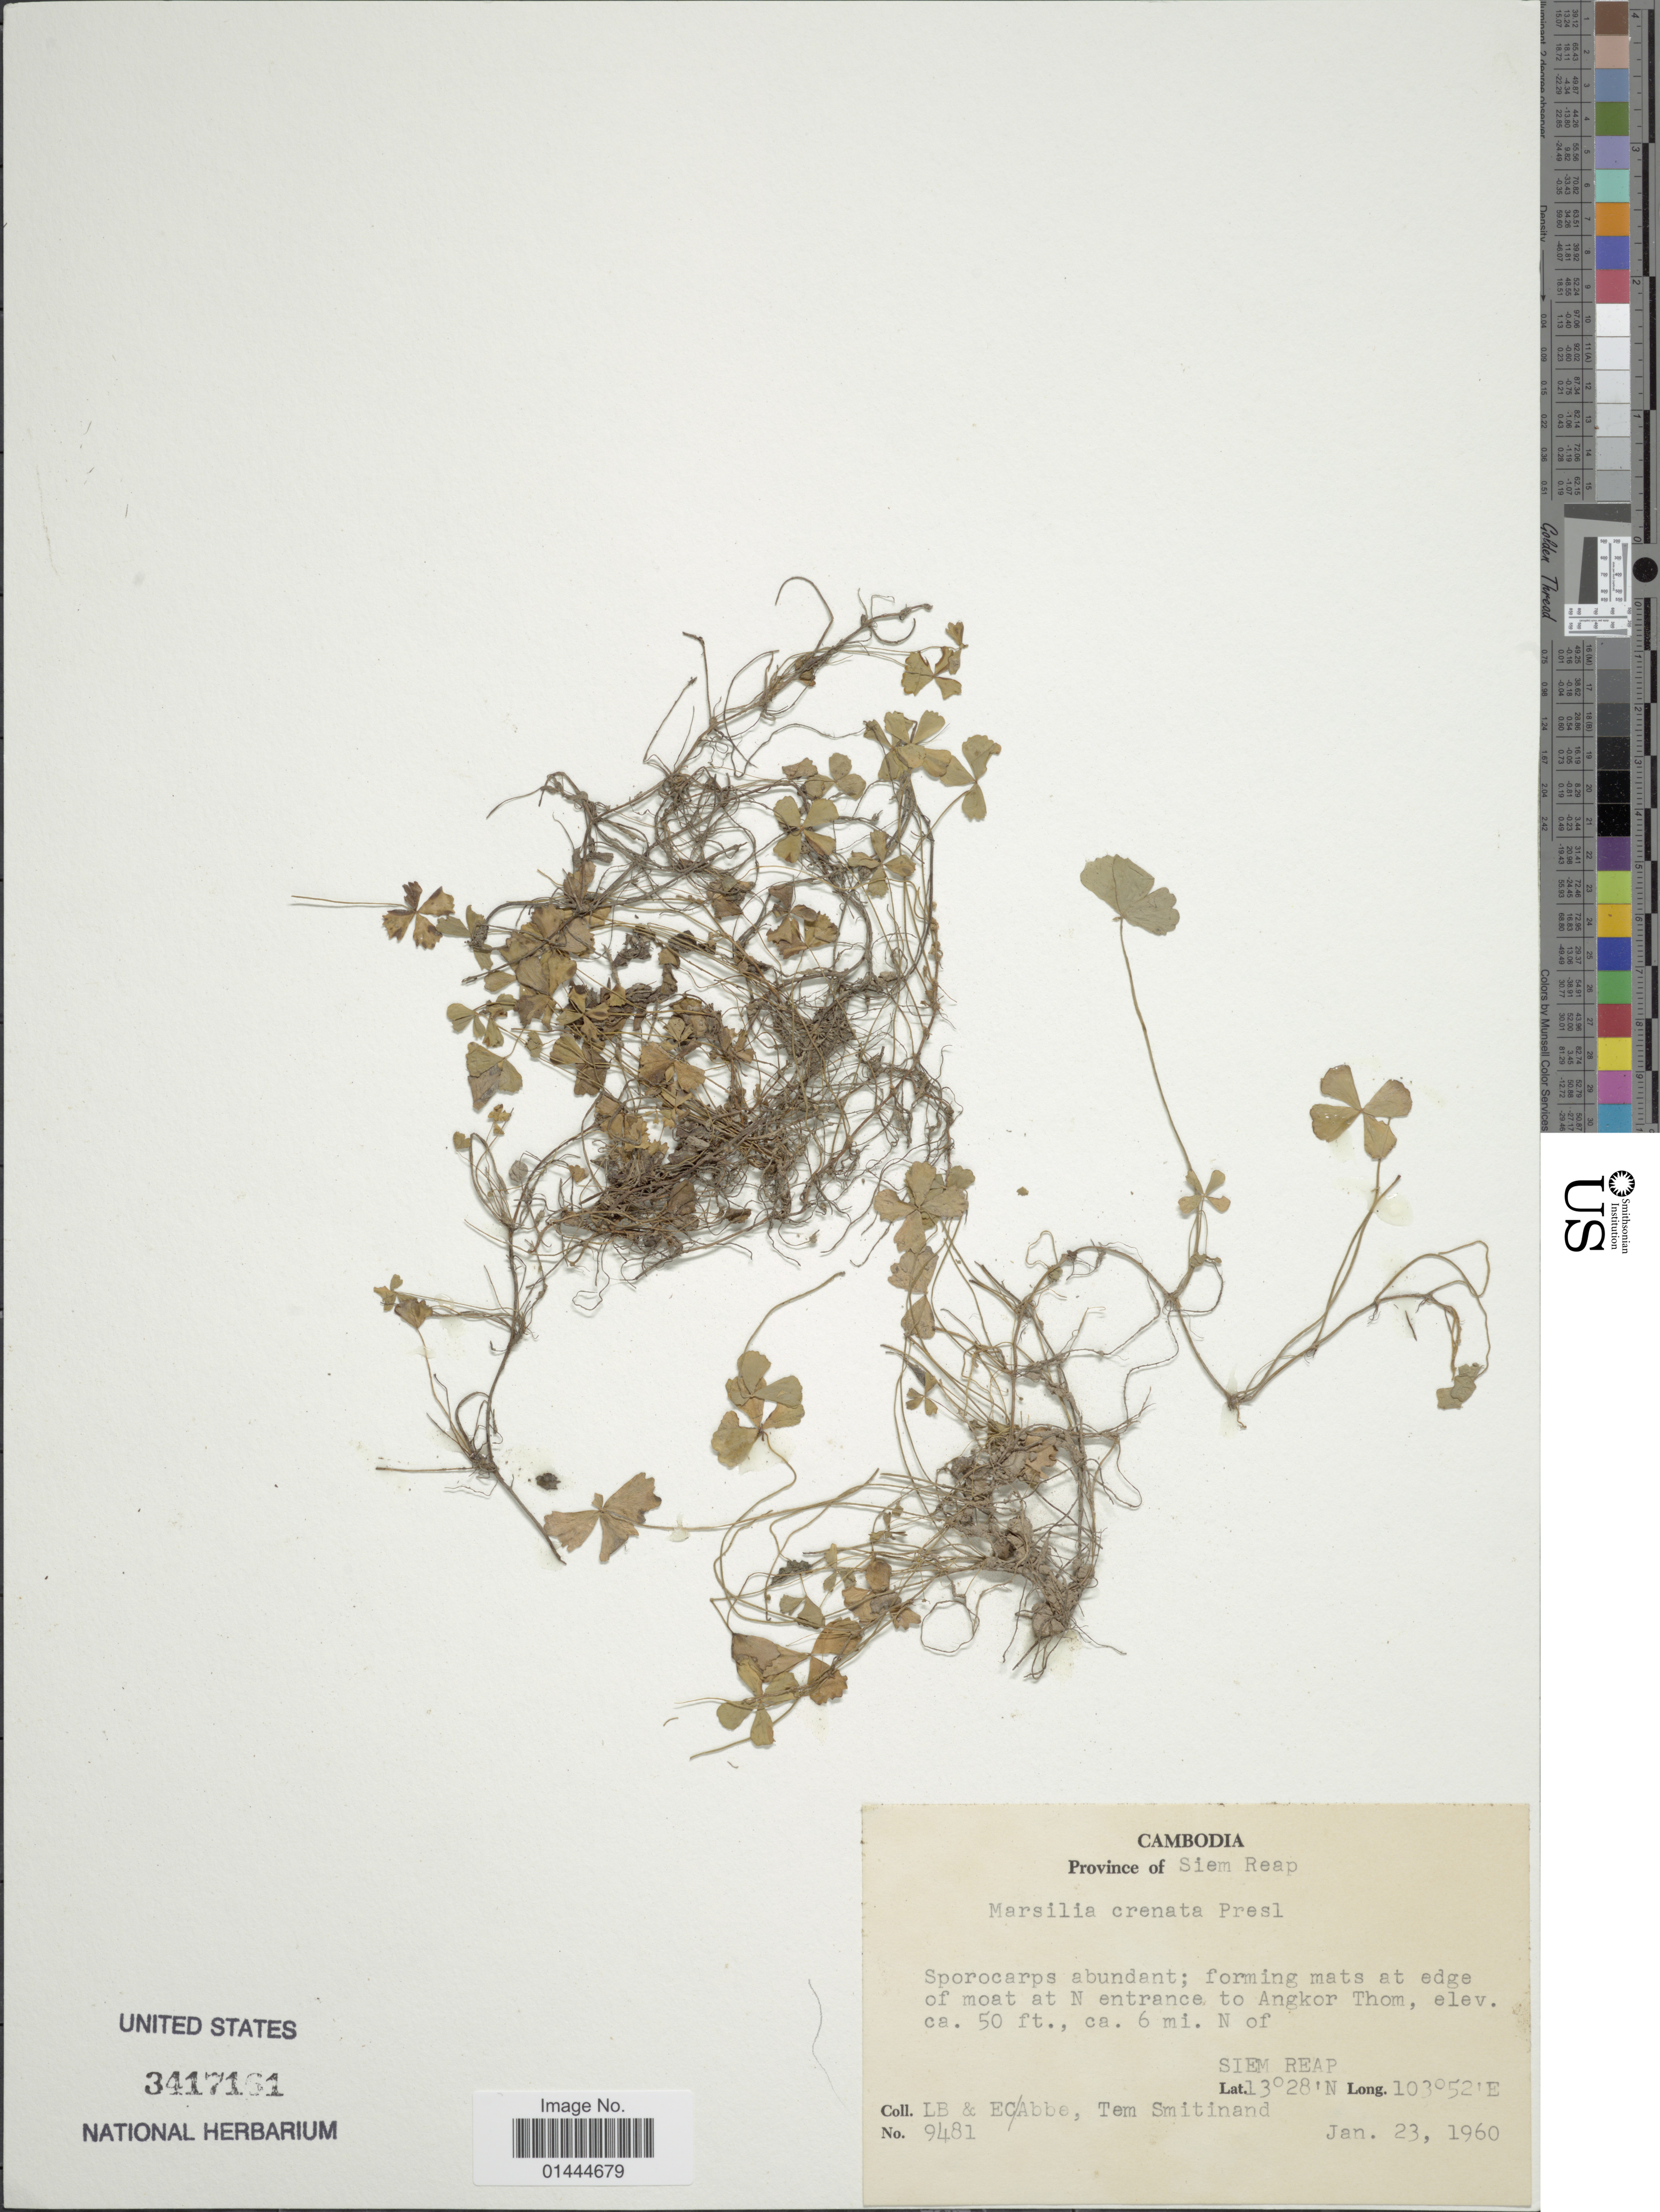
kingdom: Plantae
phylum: Tracheophyta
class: Polypodiopsida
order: Salviniales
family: Marsileaceae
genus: Marsilea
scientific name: Marsilea crenata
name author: C. Presl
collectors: L. B. Abbe, E. C. Abbe & T. Smitinand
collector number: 9481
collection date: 1960-01-23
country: Cambodia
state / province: Siĕm Réab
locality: N entrance to Angkor Thom, ca 6 mi N of Siem Reap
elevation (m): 15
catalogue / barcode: US 3417161